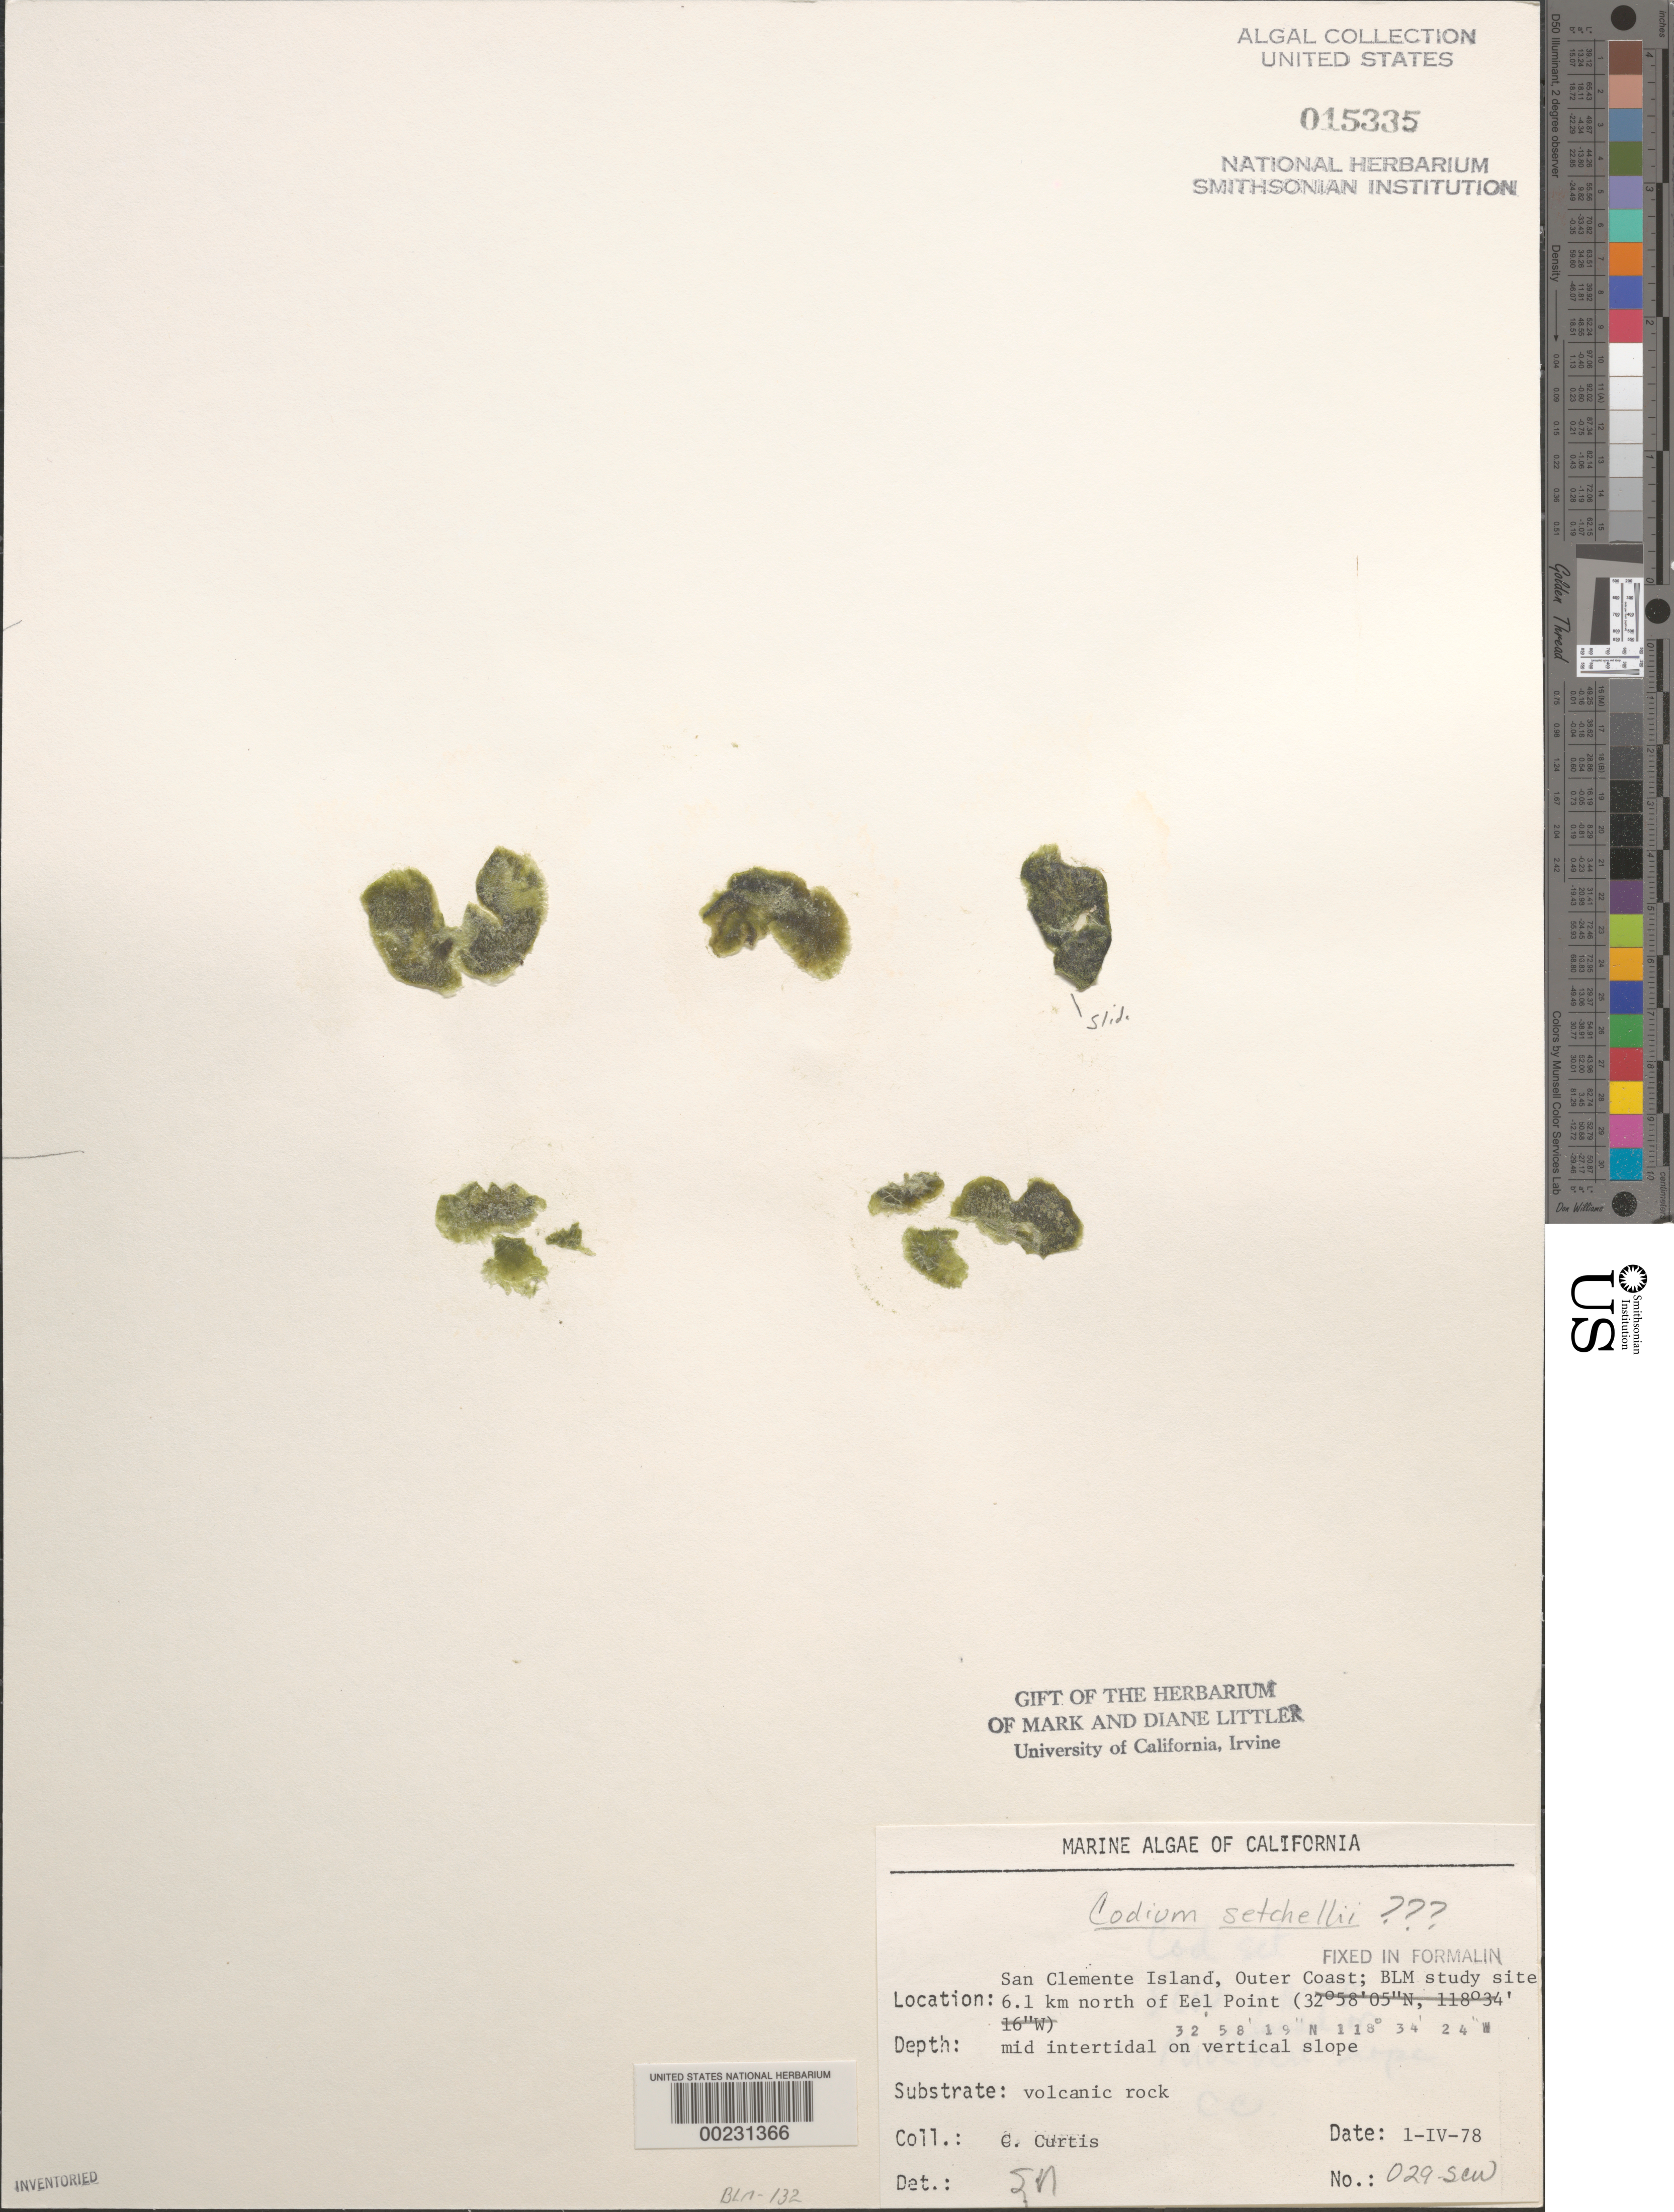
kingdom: Plantae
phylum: Chlorophyta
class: Ulvophyceae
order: Bryopsidales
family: Codiaceae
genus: Codium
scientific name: Codium setchellii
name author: N.L. Gardner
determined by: Murray, S. N.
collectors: C. Curtis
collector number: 029-scw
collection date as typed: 01 Apr 1978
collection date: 1978-04-01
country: United States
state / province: California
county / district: Los Angeles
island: San Clemente Island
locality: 6.1 km north of Eel Point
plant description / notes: BLM-SOCALBIGHT Rocky Intertidal Survey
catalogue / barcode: US 15335